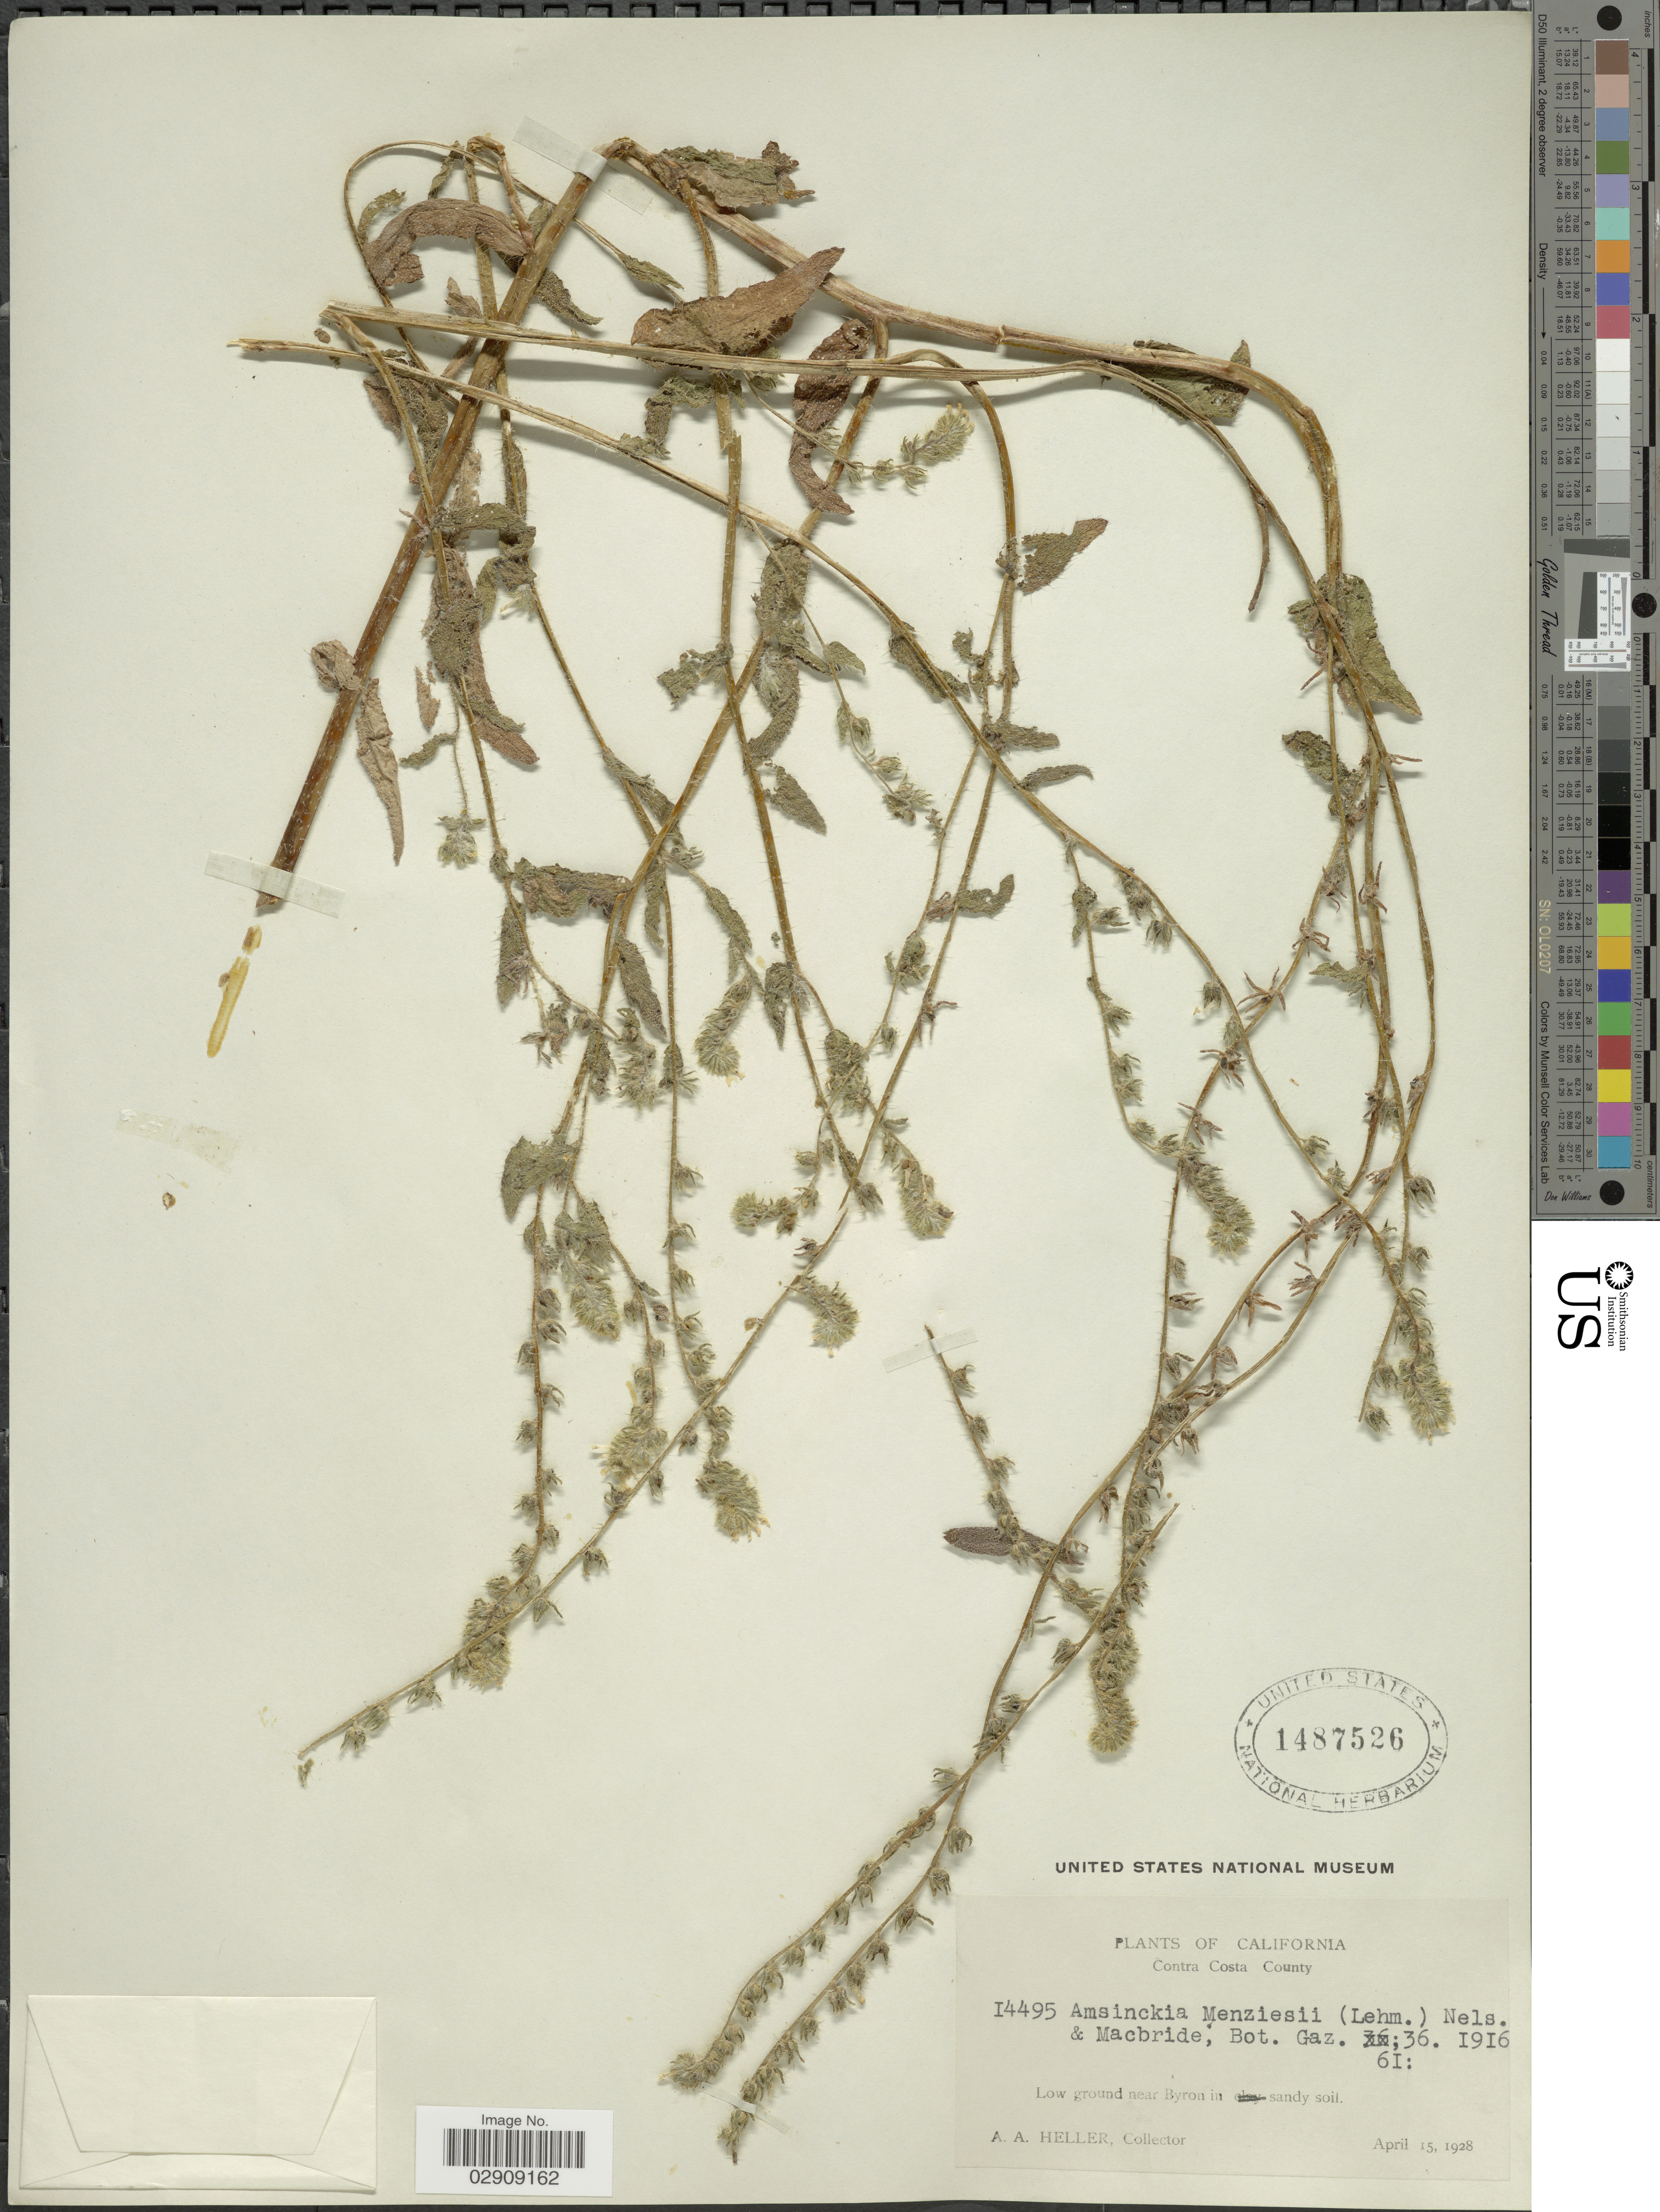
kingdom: Plantae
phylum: Tracheophyta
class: Magnoliopsida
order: Boraginales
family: Boraginaceae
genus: Amsinckia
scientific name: Amsinckia menziesii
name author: A. Nelson & J.F. Macbr.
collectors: A. A. Heller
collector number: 14495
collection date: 1928-04-15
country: United States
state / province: California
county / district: Contra Costa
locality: Contra Costa County. Low ground near Byron.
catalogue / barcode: US 1487526